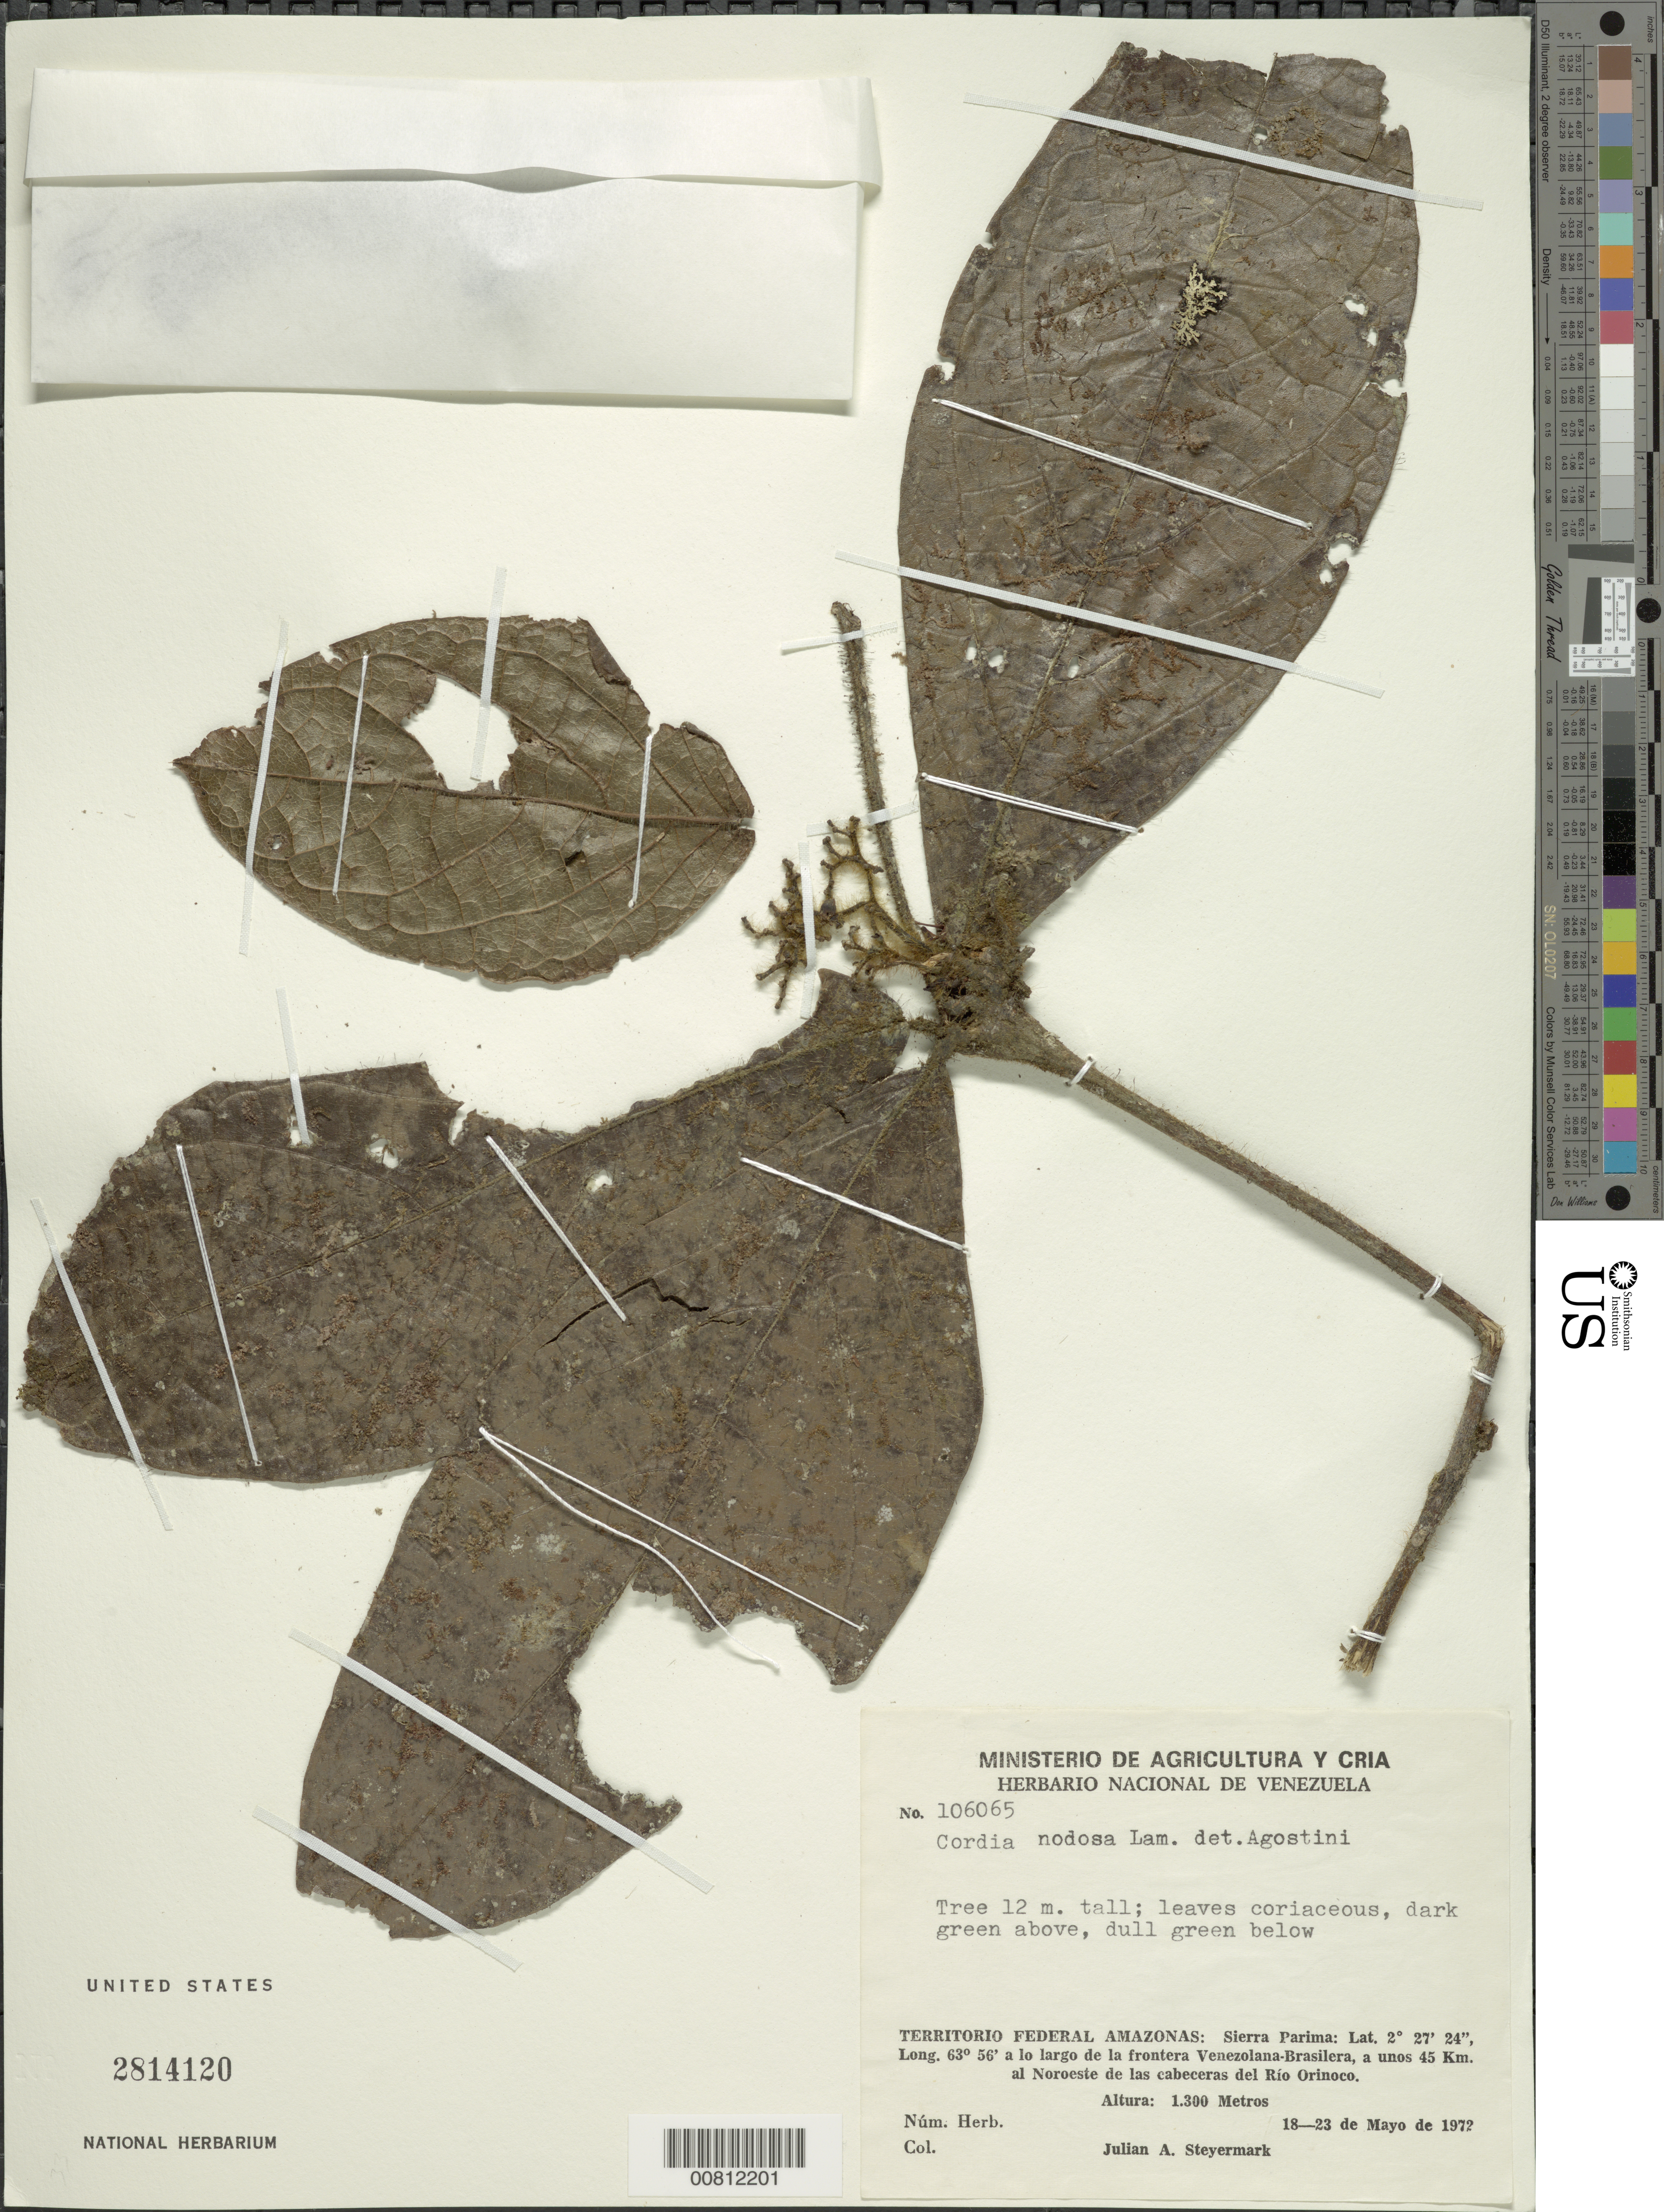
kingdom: Plantae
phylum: Tracheophyta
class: Magnoliopsida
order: Boraginales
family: Cordiaceae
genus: Cordia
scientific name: Cordia nodosa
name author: Lam.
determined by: Agostini, --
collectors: J. Steyermark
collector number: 106065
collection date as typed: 18-May-72 to 23-May-72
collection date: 1972-05-18/1972-05-23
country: Venezuela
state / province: Amazonas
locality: Sierra Parima, la frontera Venezolana-Brasilera, a unos 45 km al noroeste de las cabeceras del Río Orinoco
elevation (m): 1300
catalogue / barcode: US 2814120